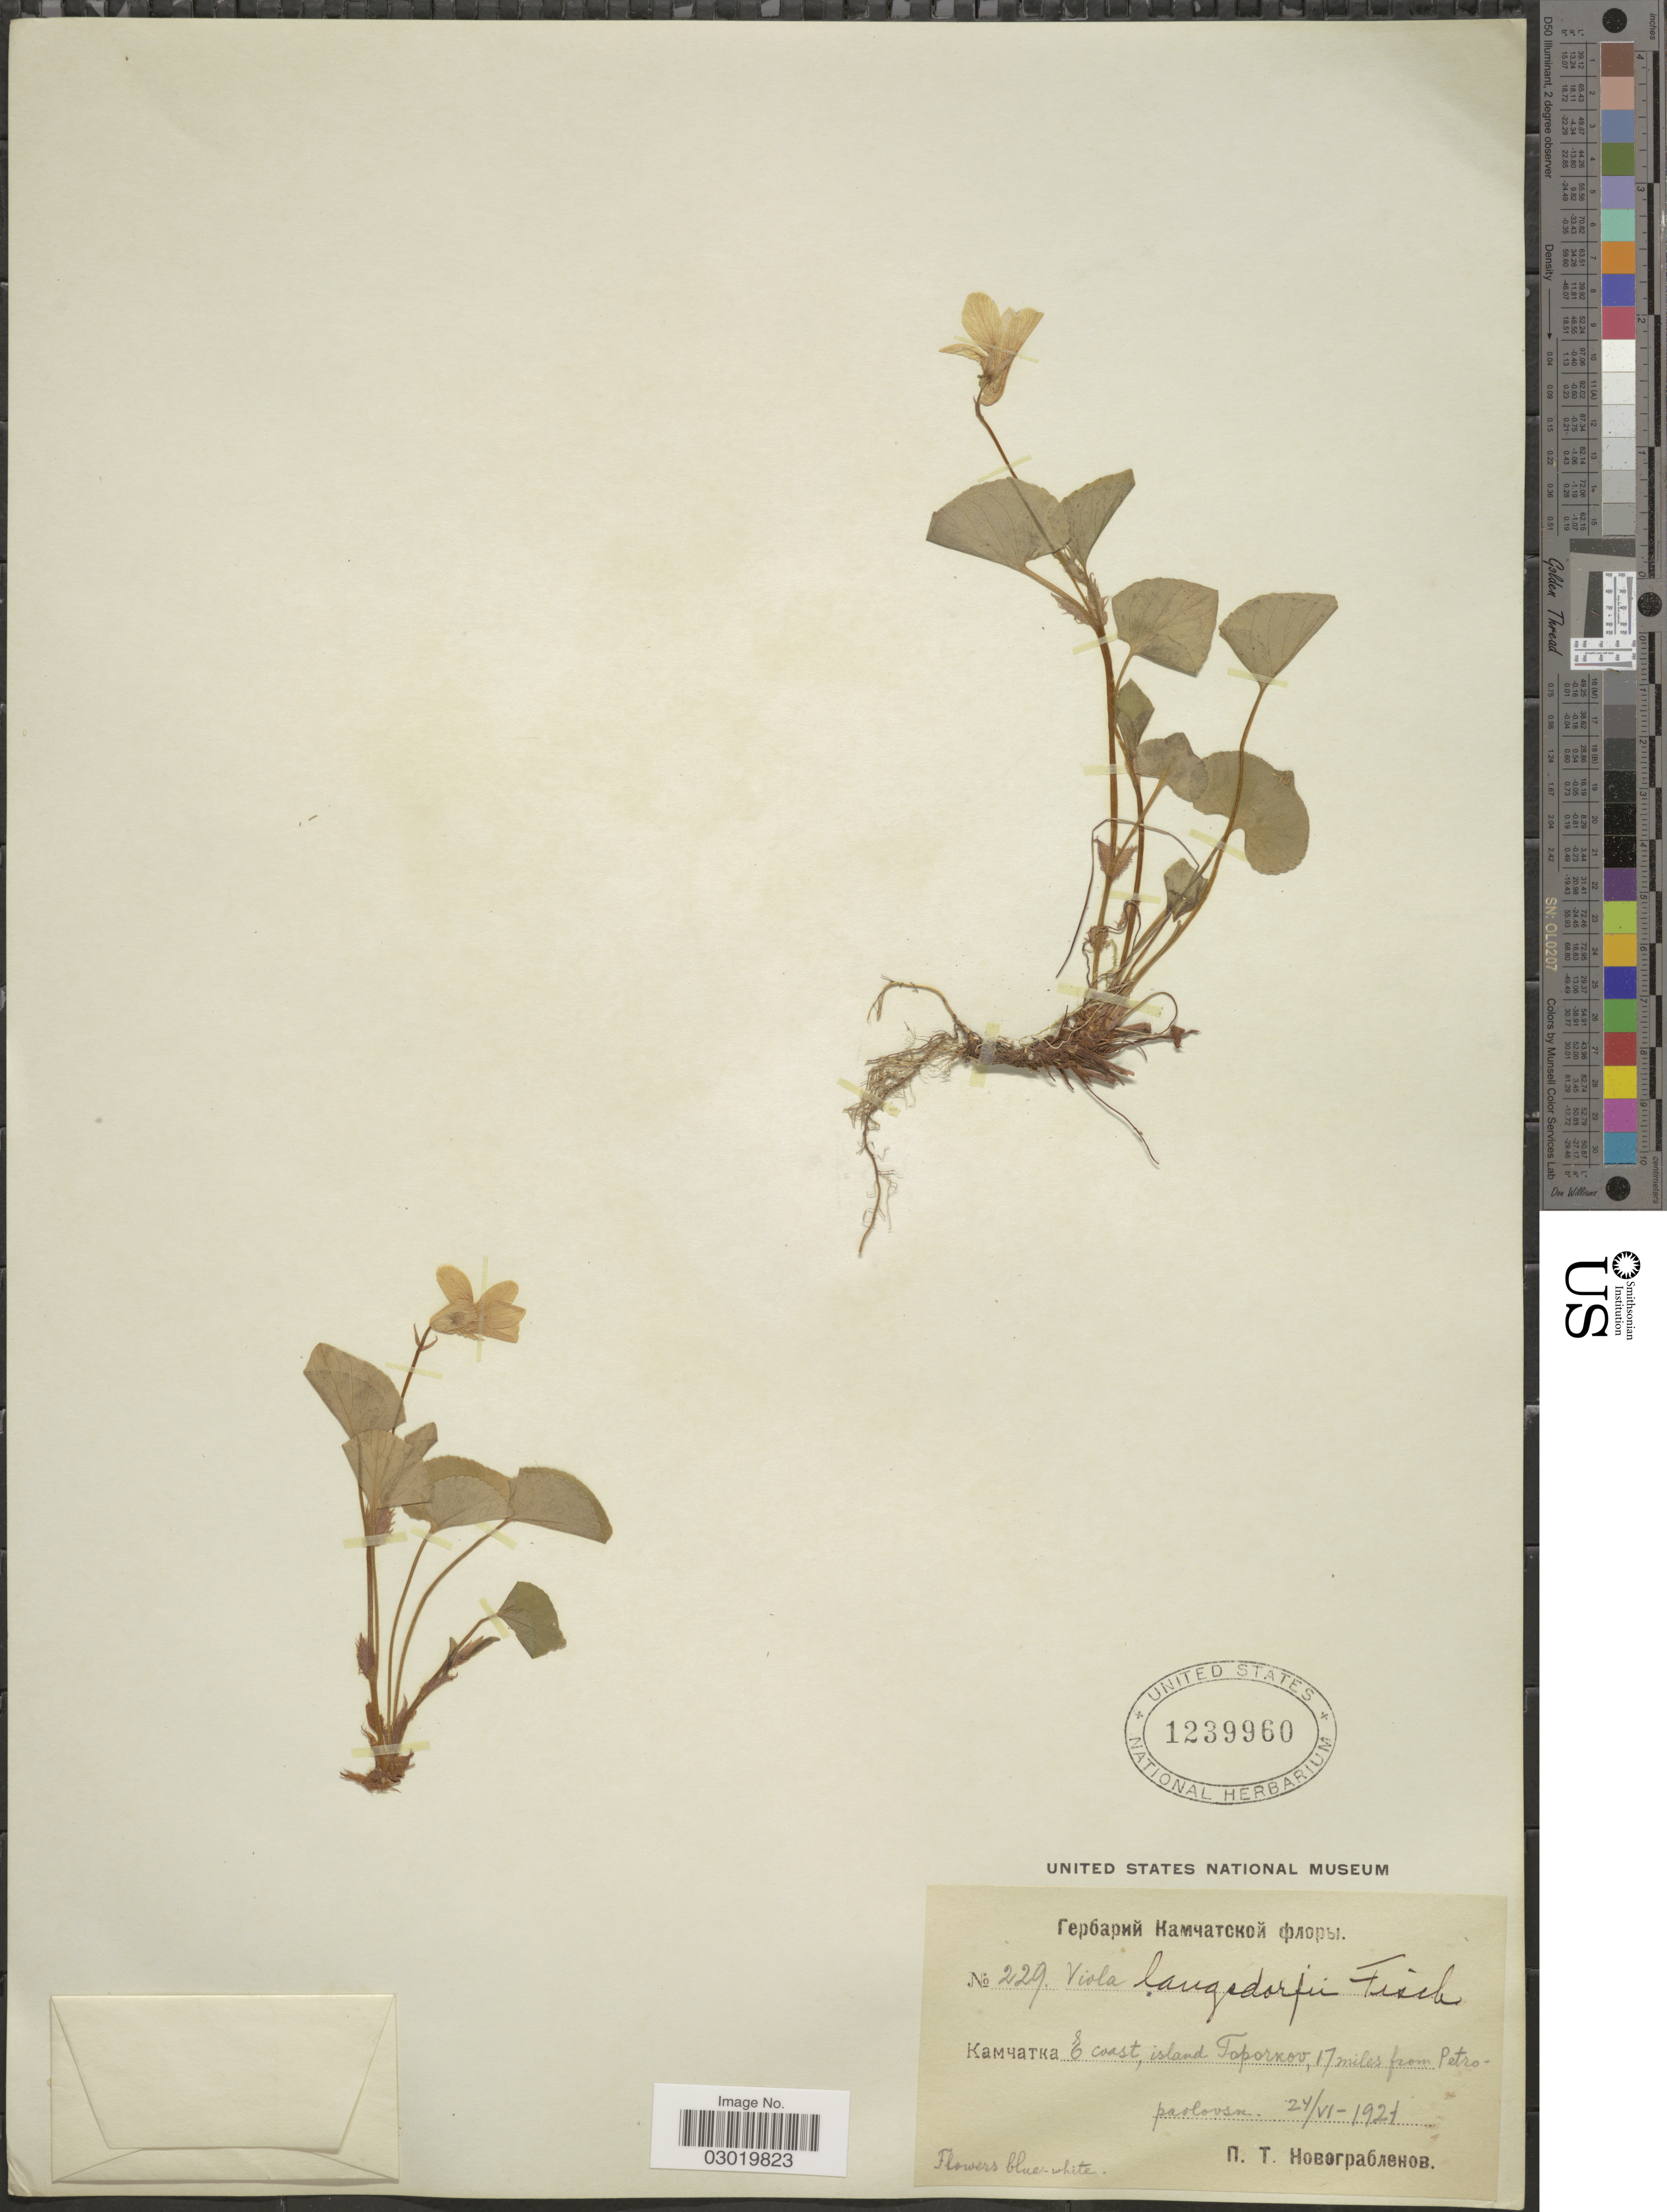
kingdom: Plantae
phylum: Tracheophyta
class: Magnoliopsida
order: Malpighiales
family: Violaceae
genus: Viola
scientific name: Viola langsdorffii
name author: Fisch. ex Ging.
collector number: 229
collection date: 1921-06-24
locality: X E coast, island Toporkov, 17 miles from Petropavlosse.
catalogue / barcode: US 1239960